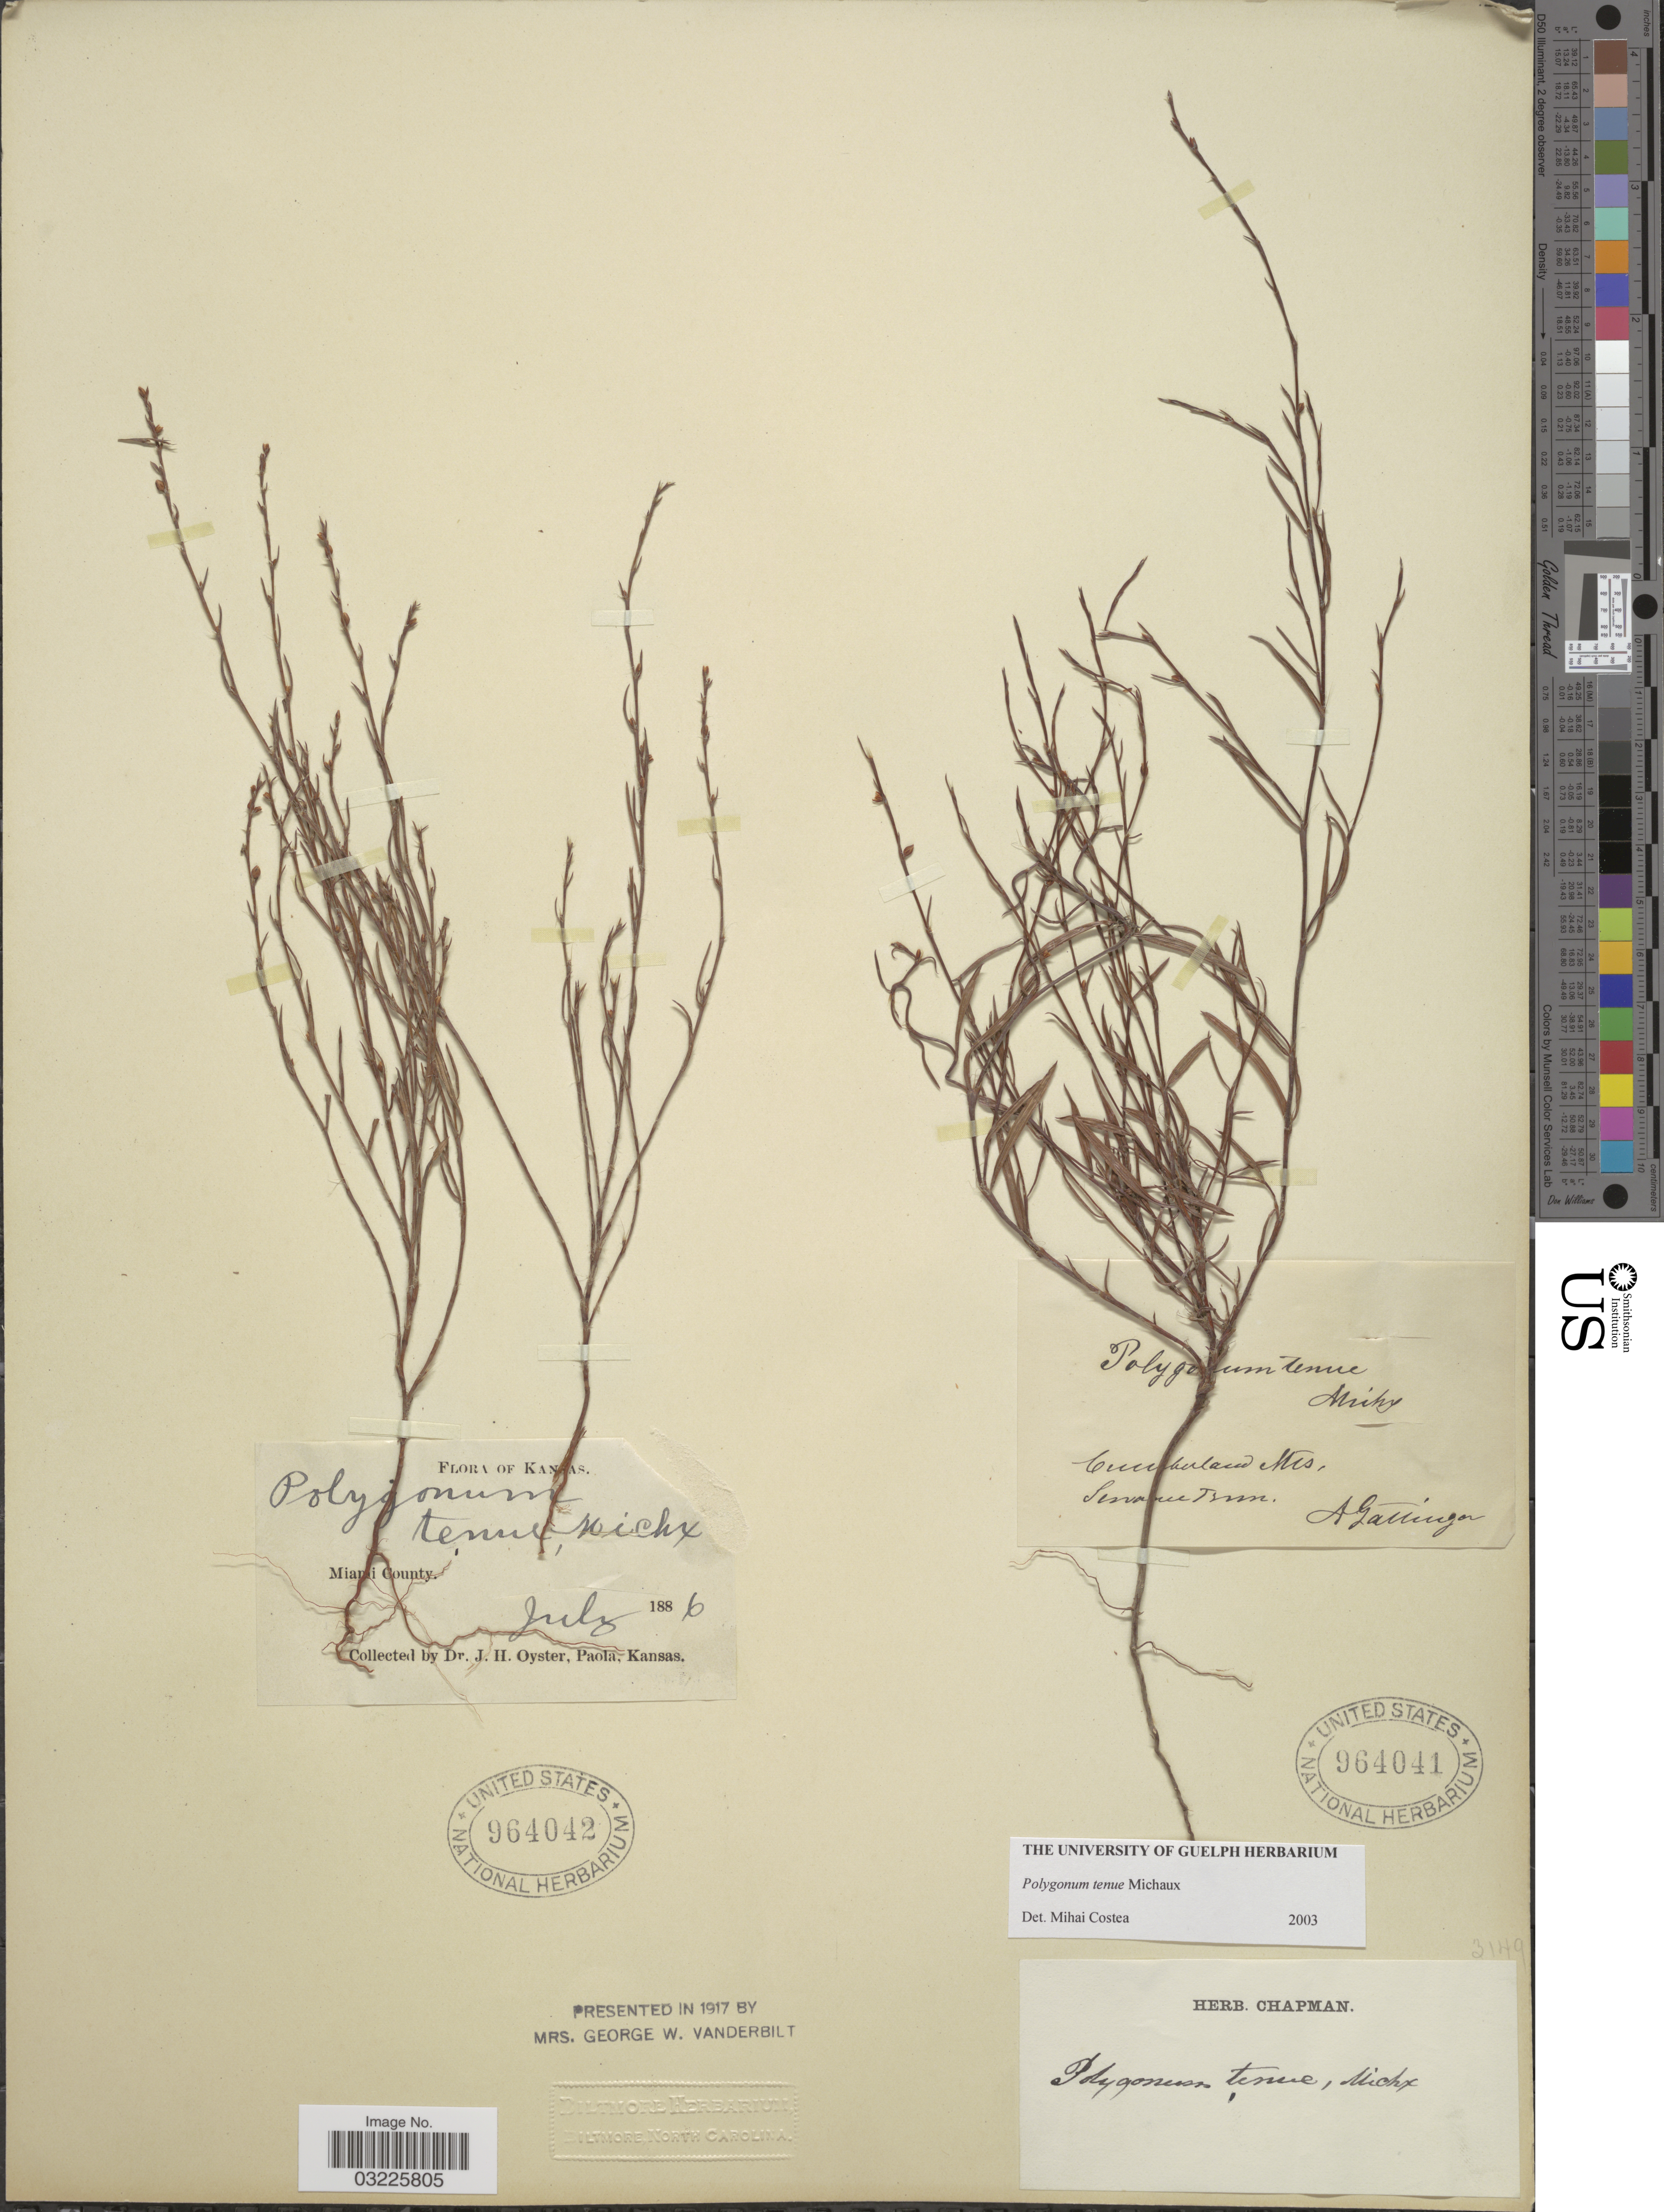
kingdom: Plantae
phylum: Tracheophyta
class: Magnoliopsida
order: Caryophyllales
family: Polygonaceae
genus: Polygonum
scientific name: Polygonum tenue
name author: F. Michx.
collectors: J. H. Oyster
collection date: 1886-07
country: United States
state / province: Kansas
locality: Miami County.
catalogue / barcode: US 964042